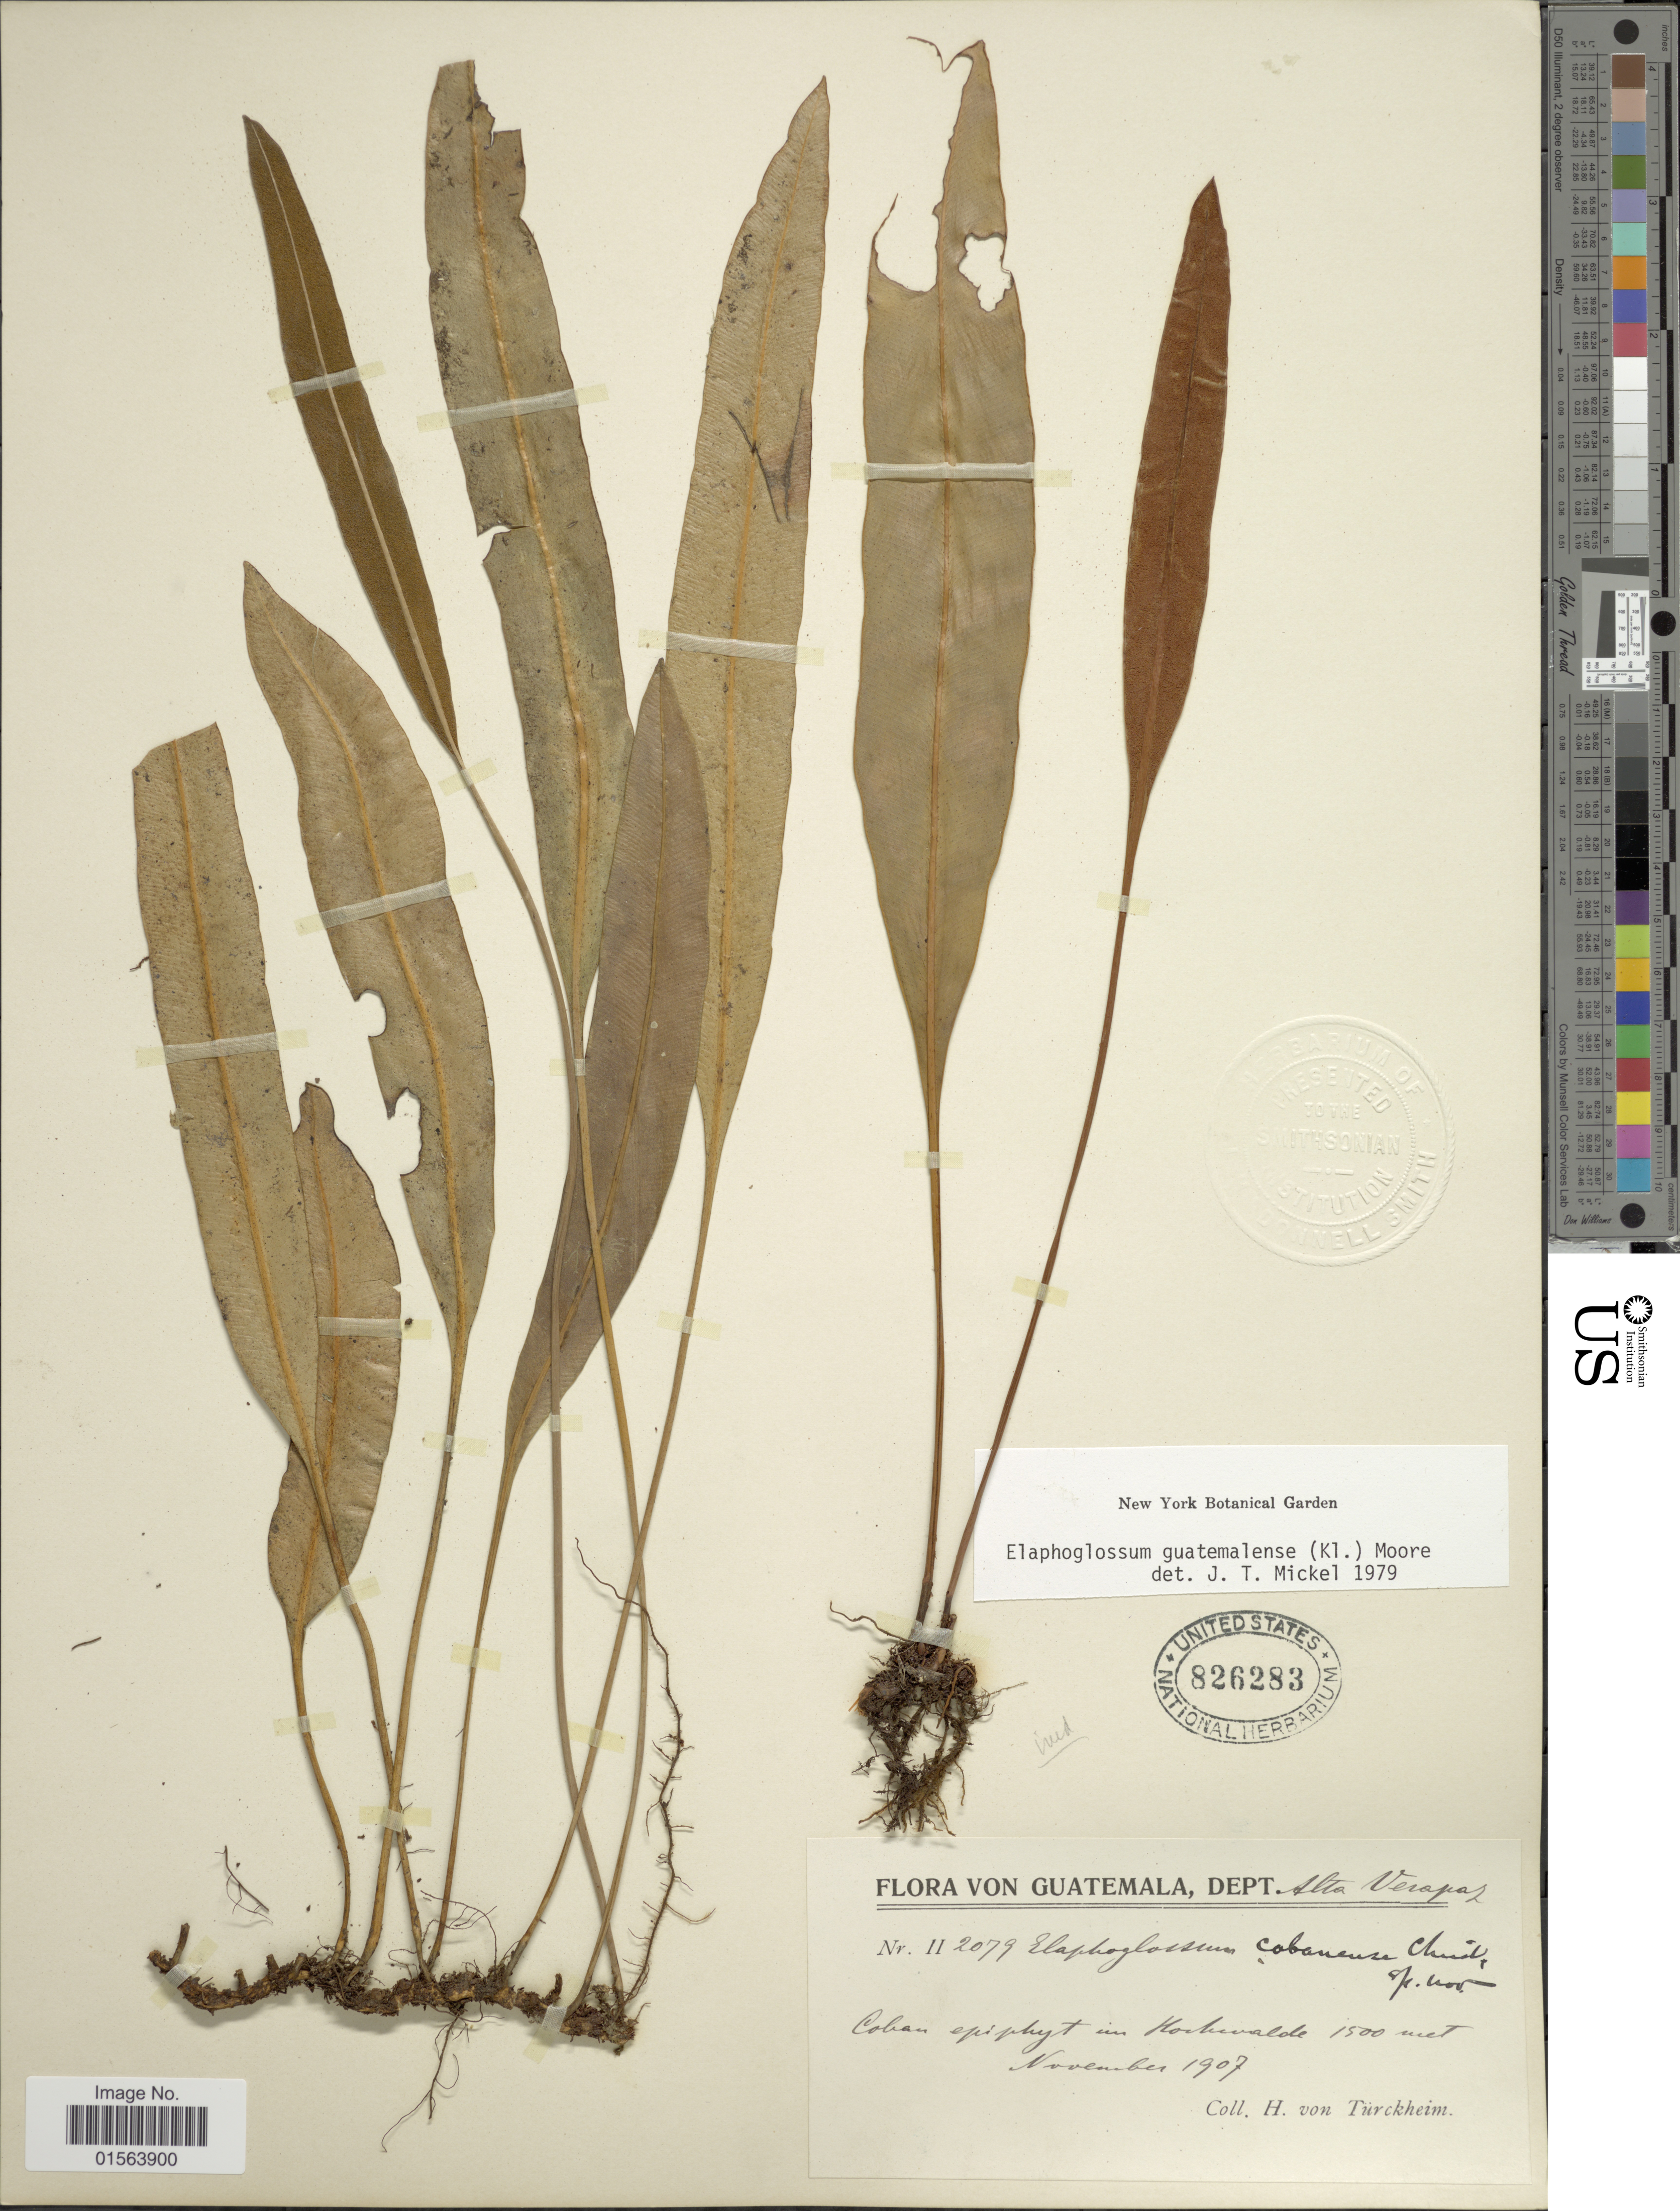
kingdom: Plantae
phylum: Tracheophyta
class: Polypodiopsida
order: Polypodiales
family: Dryopteridaceae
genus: Elaphoglossum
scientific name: Elaphoglossum guatemalense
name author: (Klotzsch) T. Moore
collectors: H. von Türckheim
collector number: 2/2079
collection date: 1907-11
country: Guatemala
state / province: Alta Verapaz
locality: Dept. Alta Verapaz, Coban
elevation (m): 1500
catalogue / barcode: US 826283